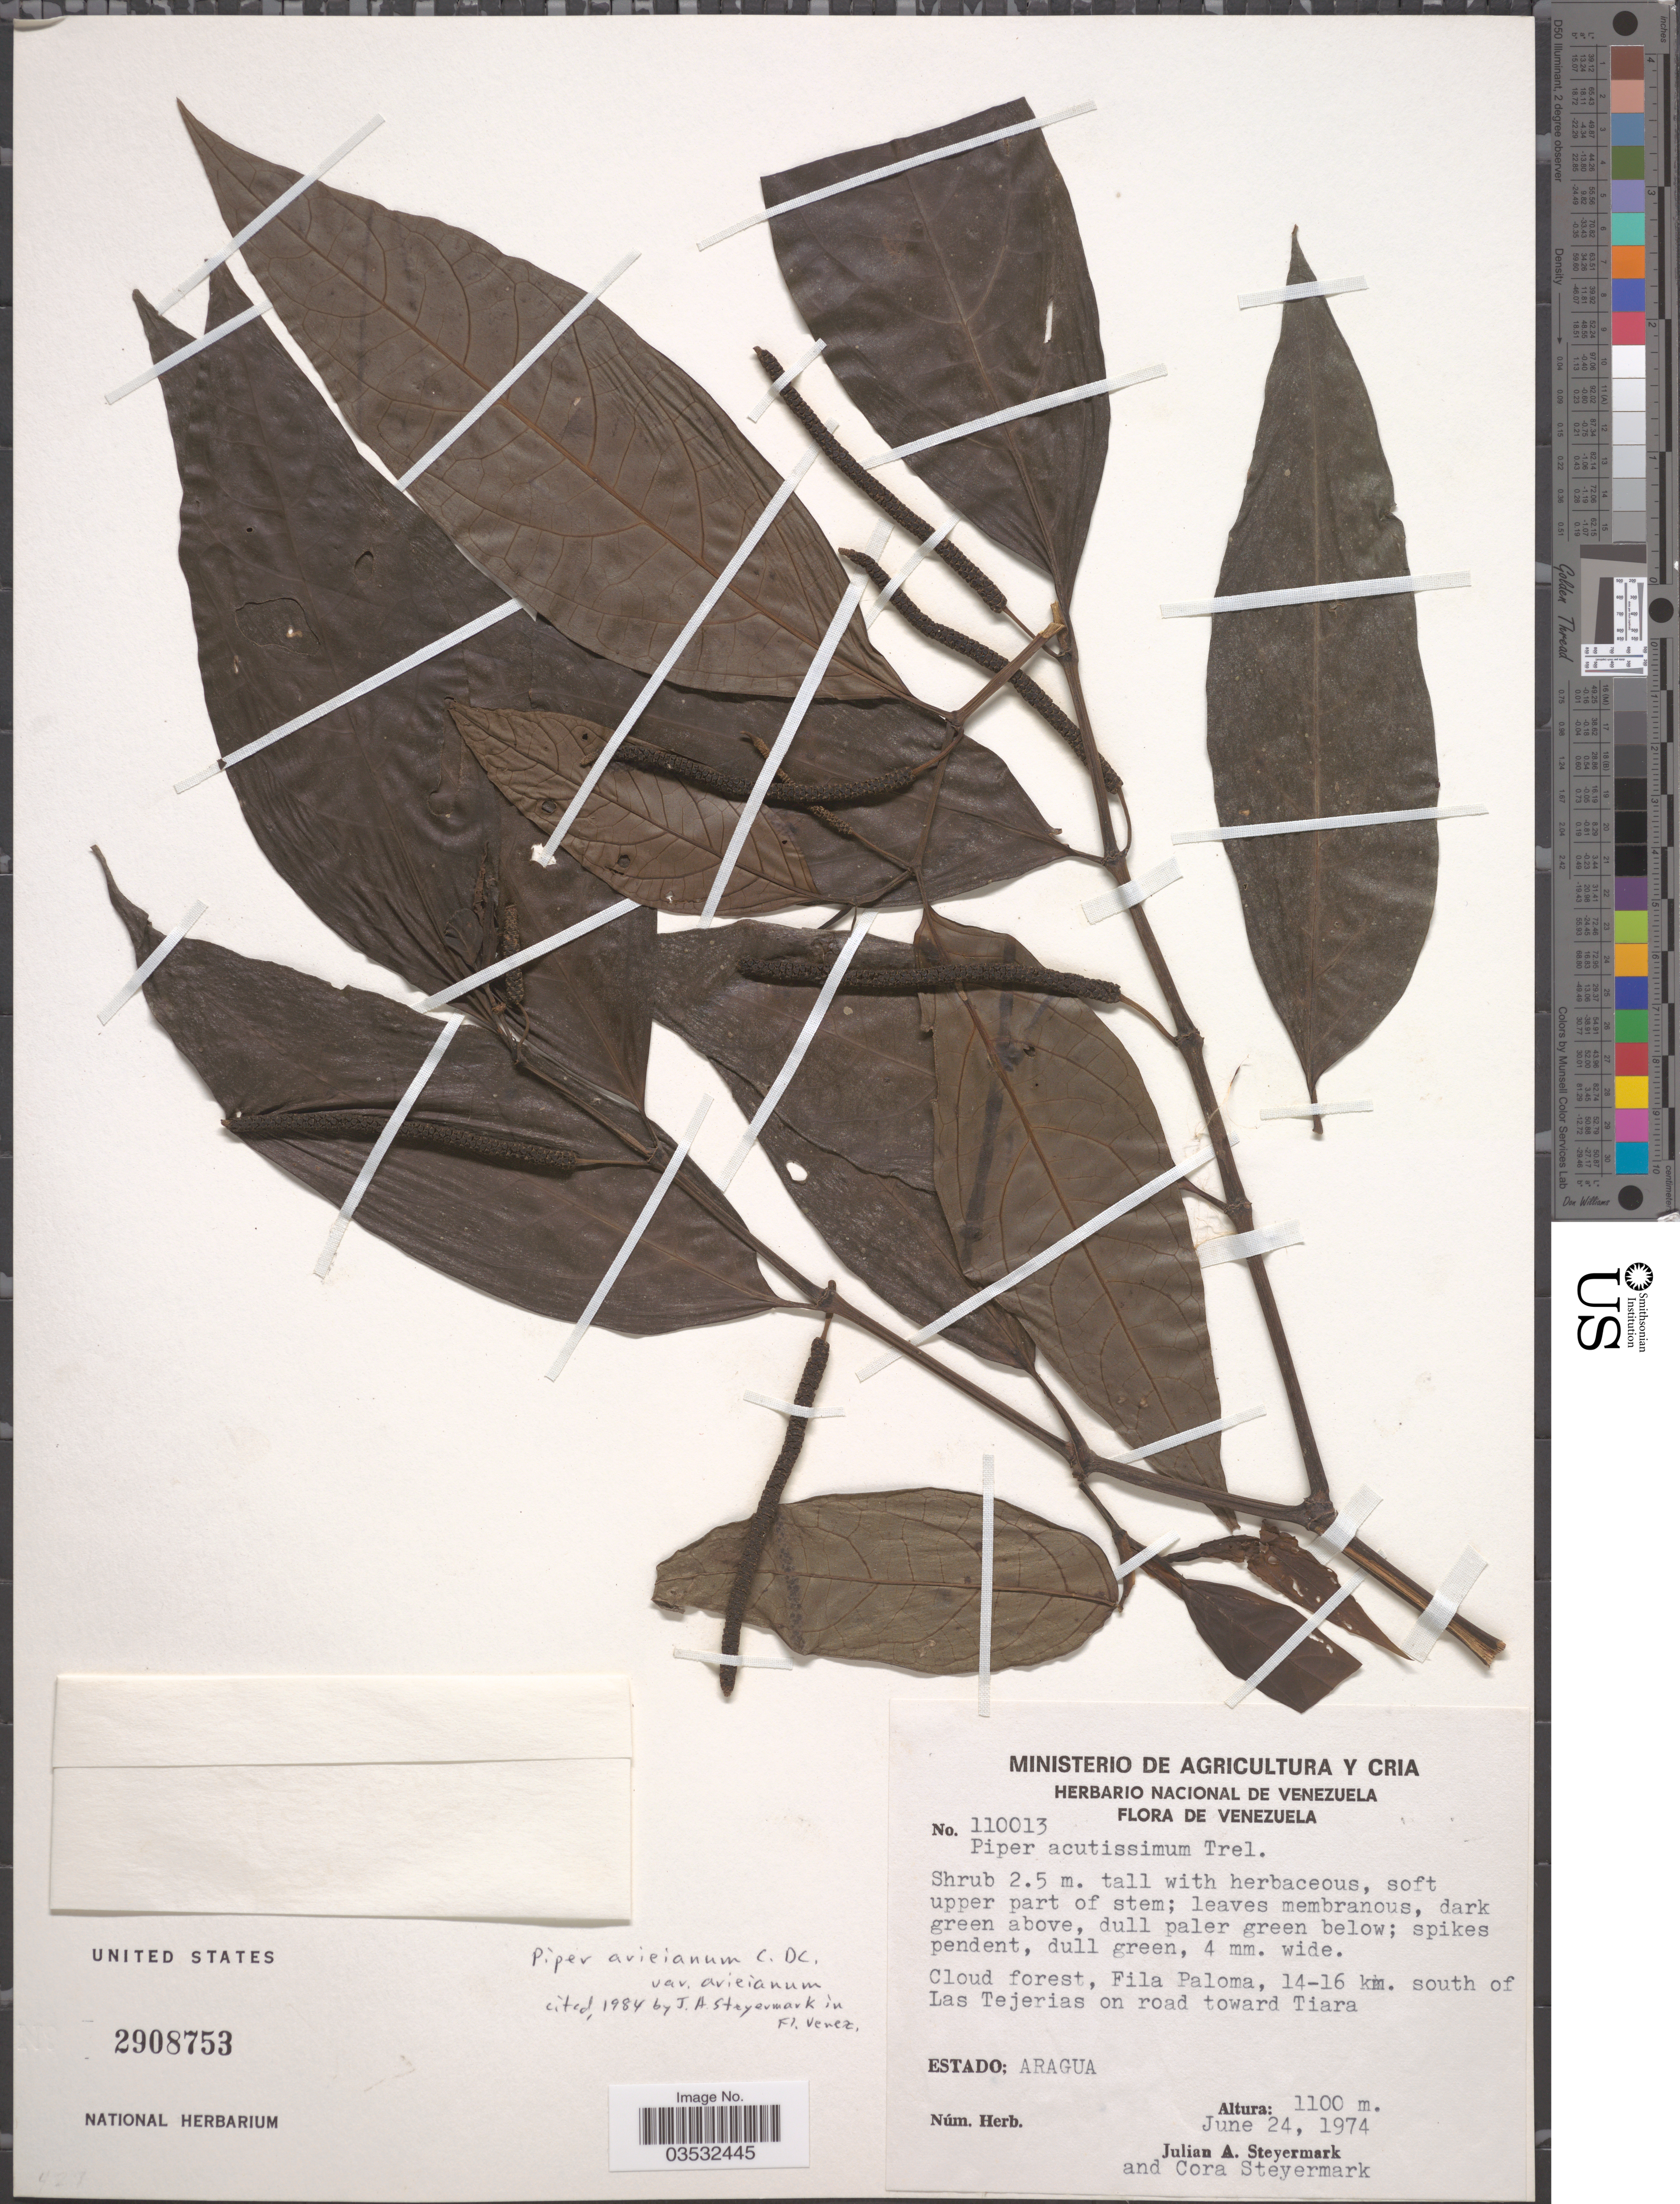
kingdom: Plantae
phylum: Tracheophyta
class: Magnoliopsida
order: Piperales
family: Piperaceae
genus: Piper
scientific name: Piper arieianum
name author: C. DC.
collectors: J. Steyermark & C. Steyermark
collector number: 110013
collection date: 1974-06-24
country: Venezuela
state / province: Aragua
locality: Cloud forest, Fila Paloma, 14-16 km. south of Las Tejerias on road toward Tiara.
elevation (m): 1100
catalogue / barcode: US 2908753